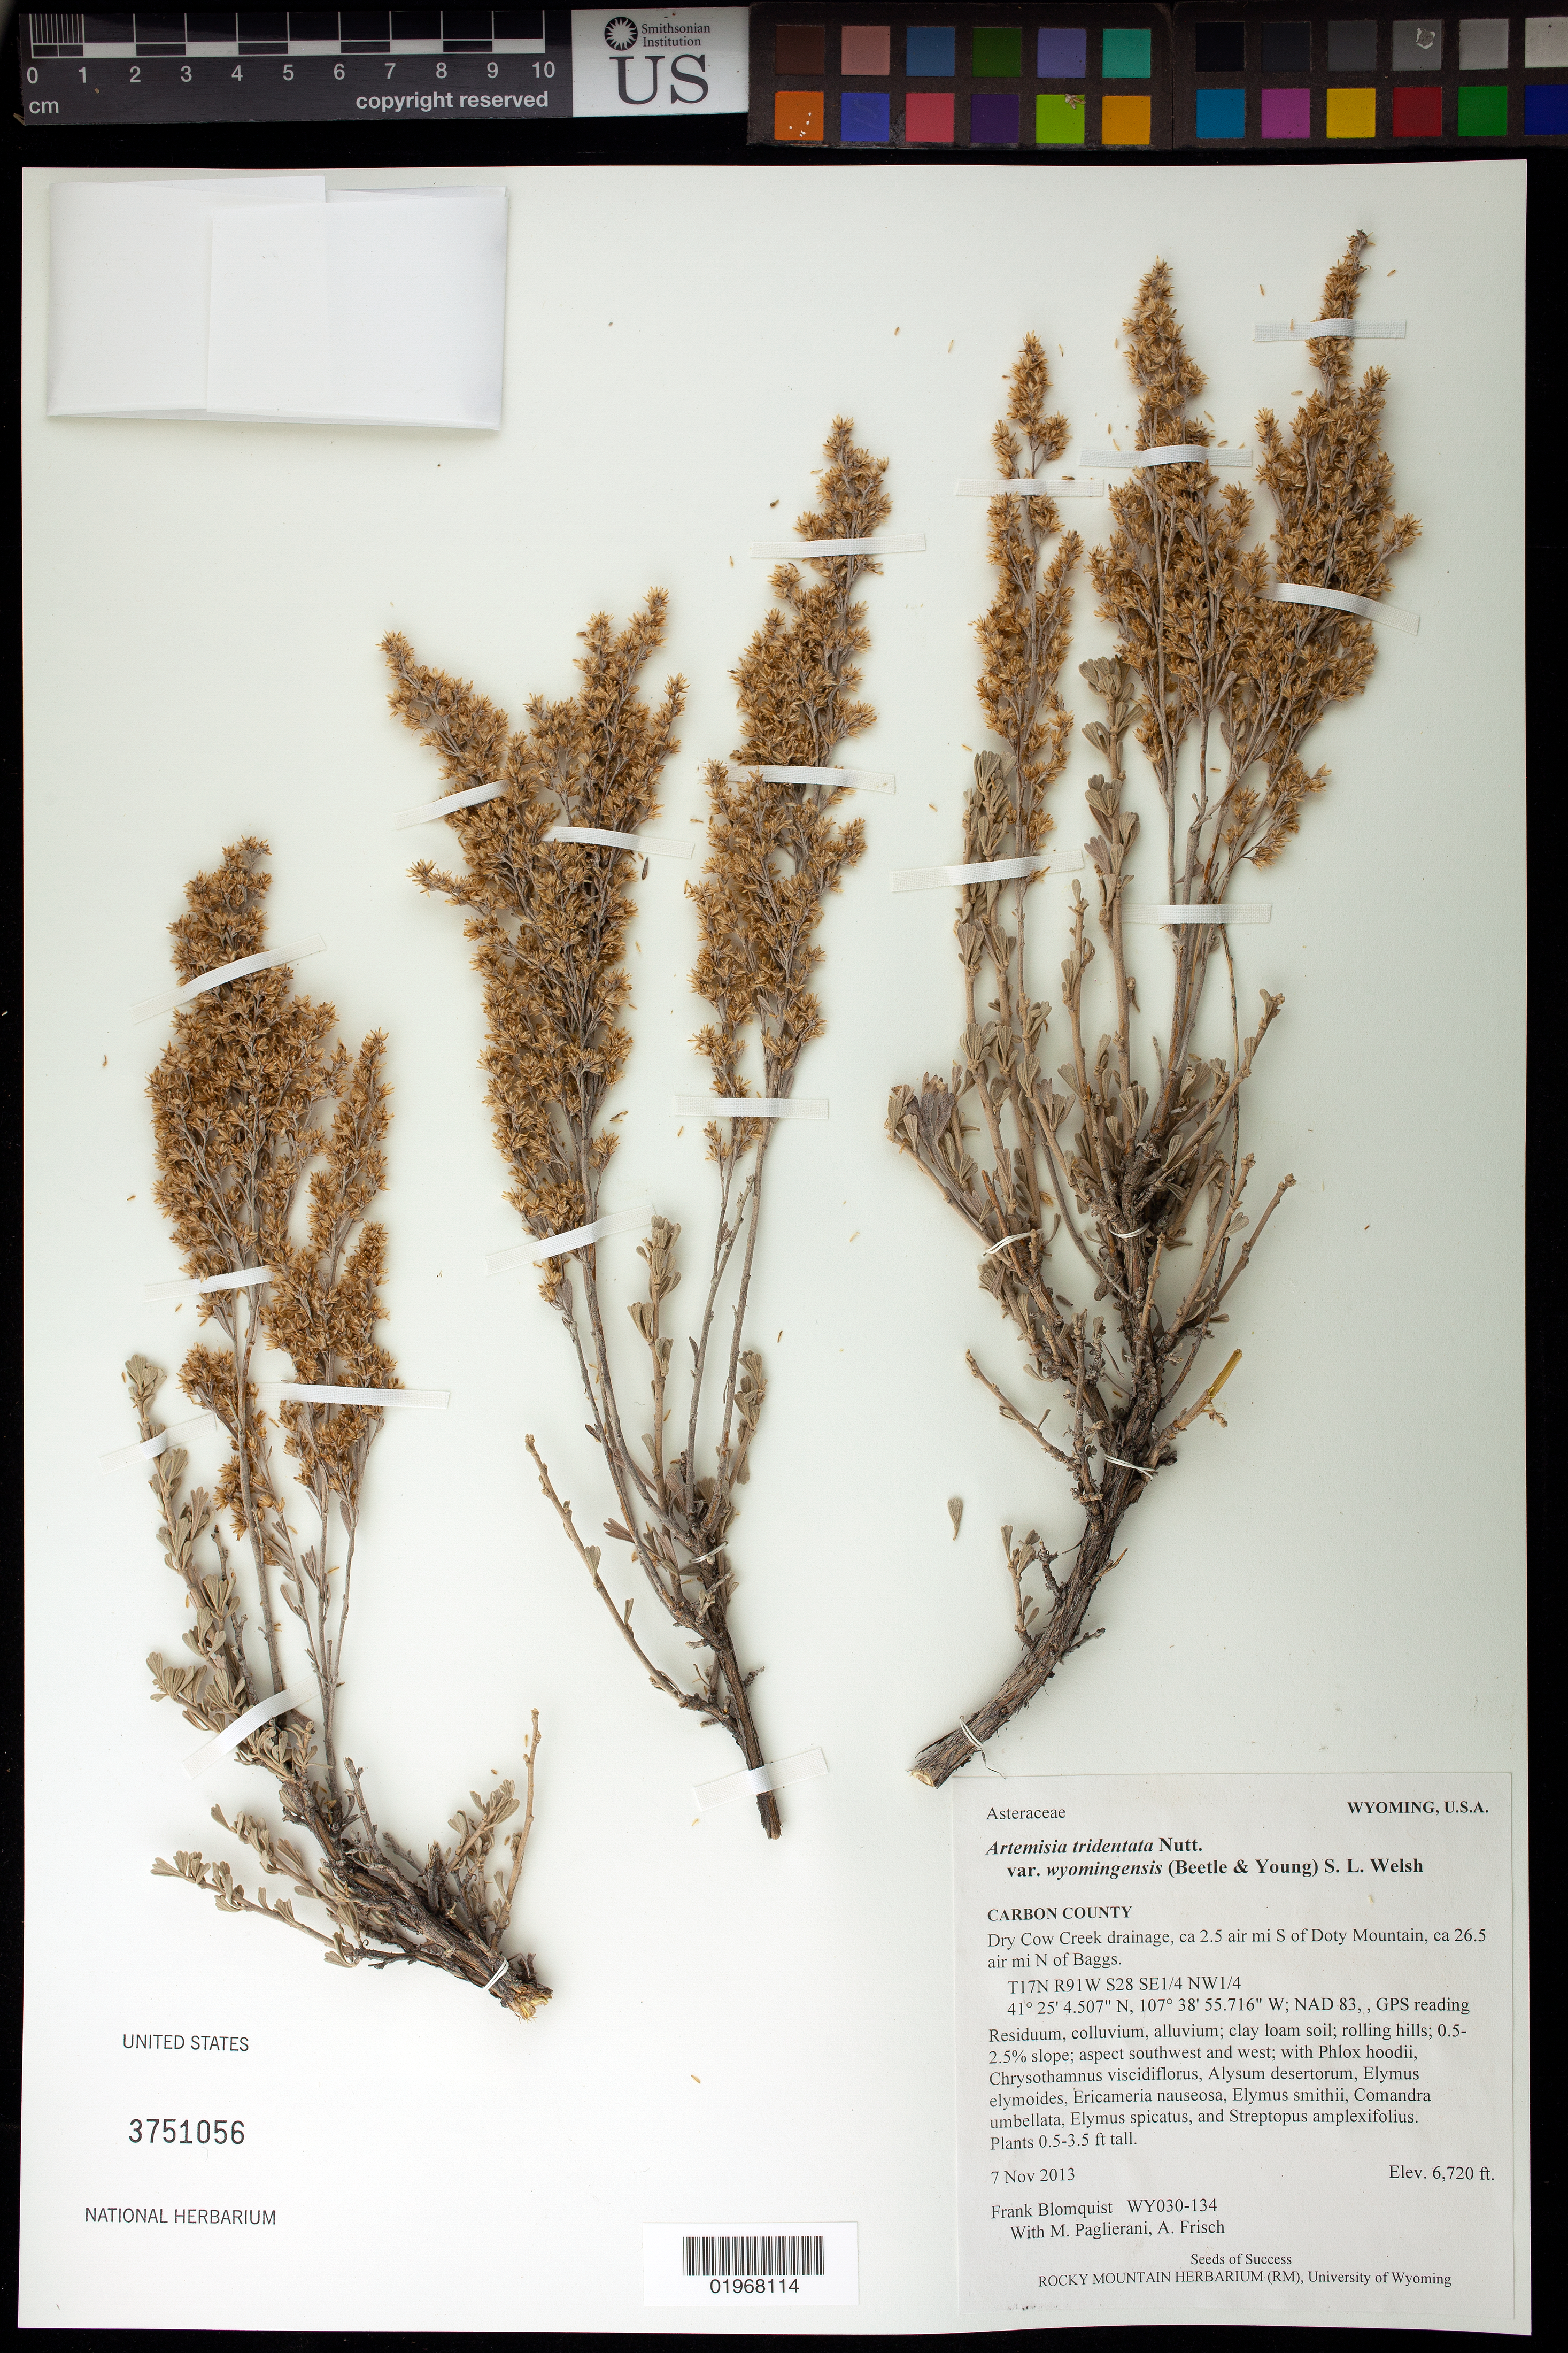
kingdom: Plantae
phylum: Tracheophyta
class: Magnoliopsida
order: Asterales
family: Asteraceae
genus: Artemisia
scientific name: Artemisia tridentata subsp. wyomingensis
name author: (Beetle & A.L. Young) S.L. Welsh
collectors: F. Blomquist, M. Paglierani & A. Frisch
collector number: WY030-134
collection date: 2013-11-07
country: United States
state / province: Wyoming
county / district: Carbon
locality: Dry Cow Creek drainage, ca 2.5 air mi. S of Doty Mountain, ca 26.5 air mi. N of Baggs.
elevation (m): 2048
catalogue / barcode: US 3751056